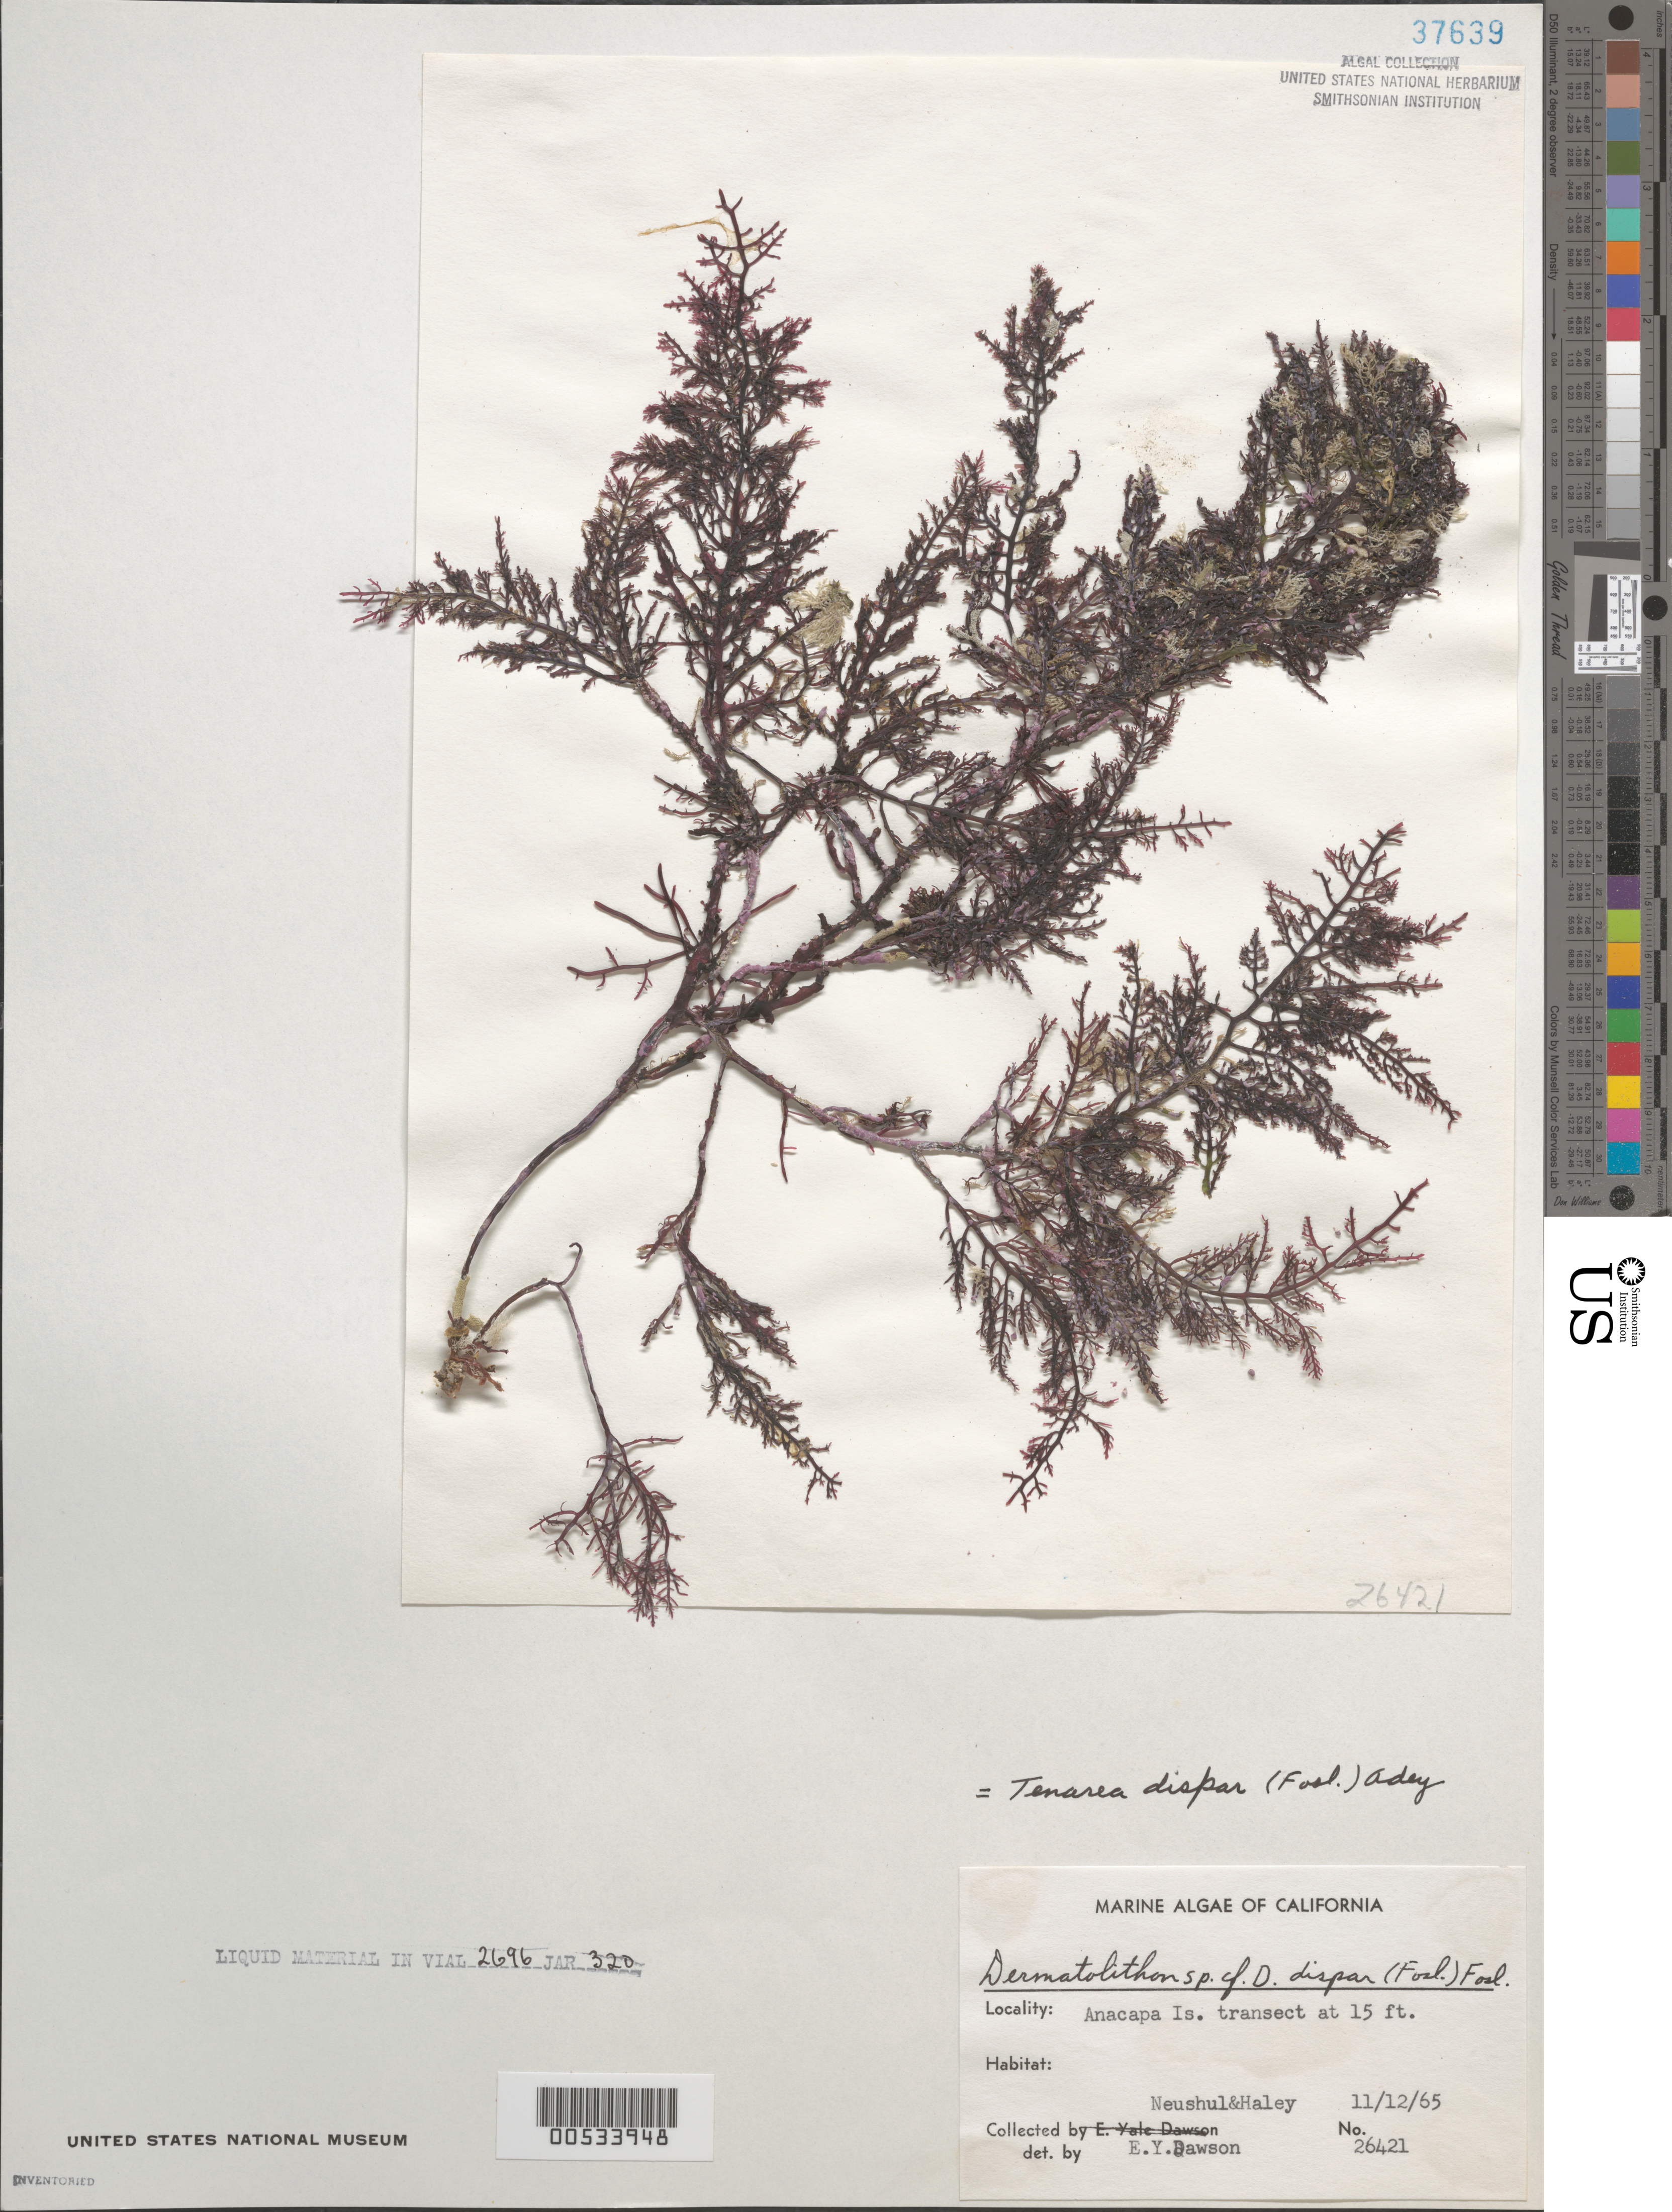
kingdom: Plantae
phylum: Rhodophyta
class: Florideophyceae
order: Corallinales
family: Lithophyllaceae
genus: Lithophyllum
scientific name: Lithophyllum dispar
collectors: M. Neushul & B. Haley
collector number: EYD 26421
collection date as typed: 12 Nov 1965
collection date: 1965-11-12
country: United States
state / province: California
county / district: Ventura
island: Anacapa Island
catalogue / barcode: US 37639